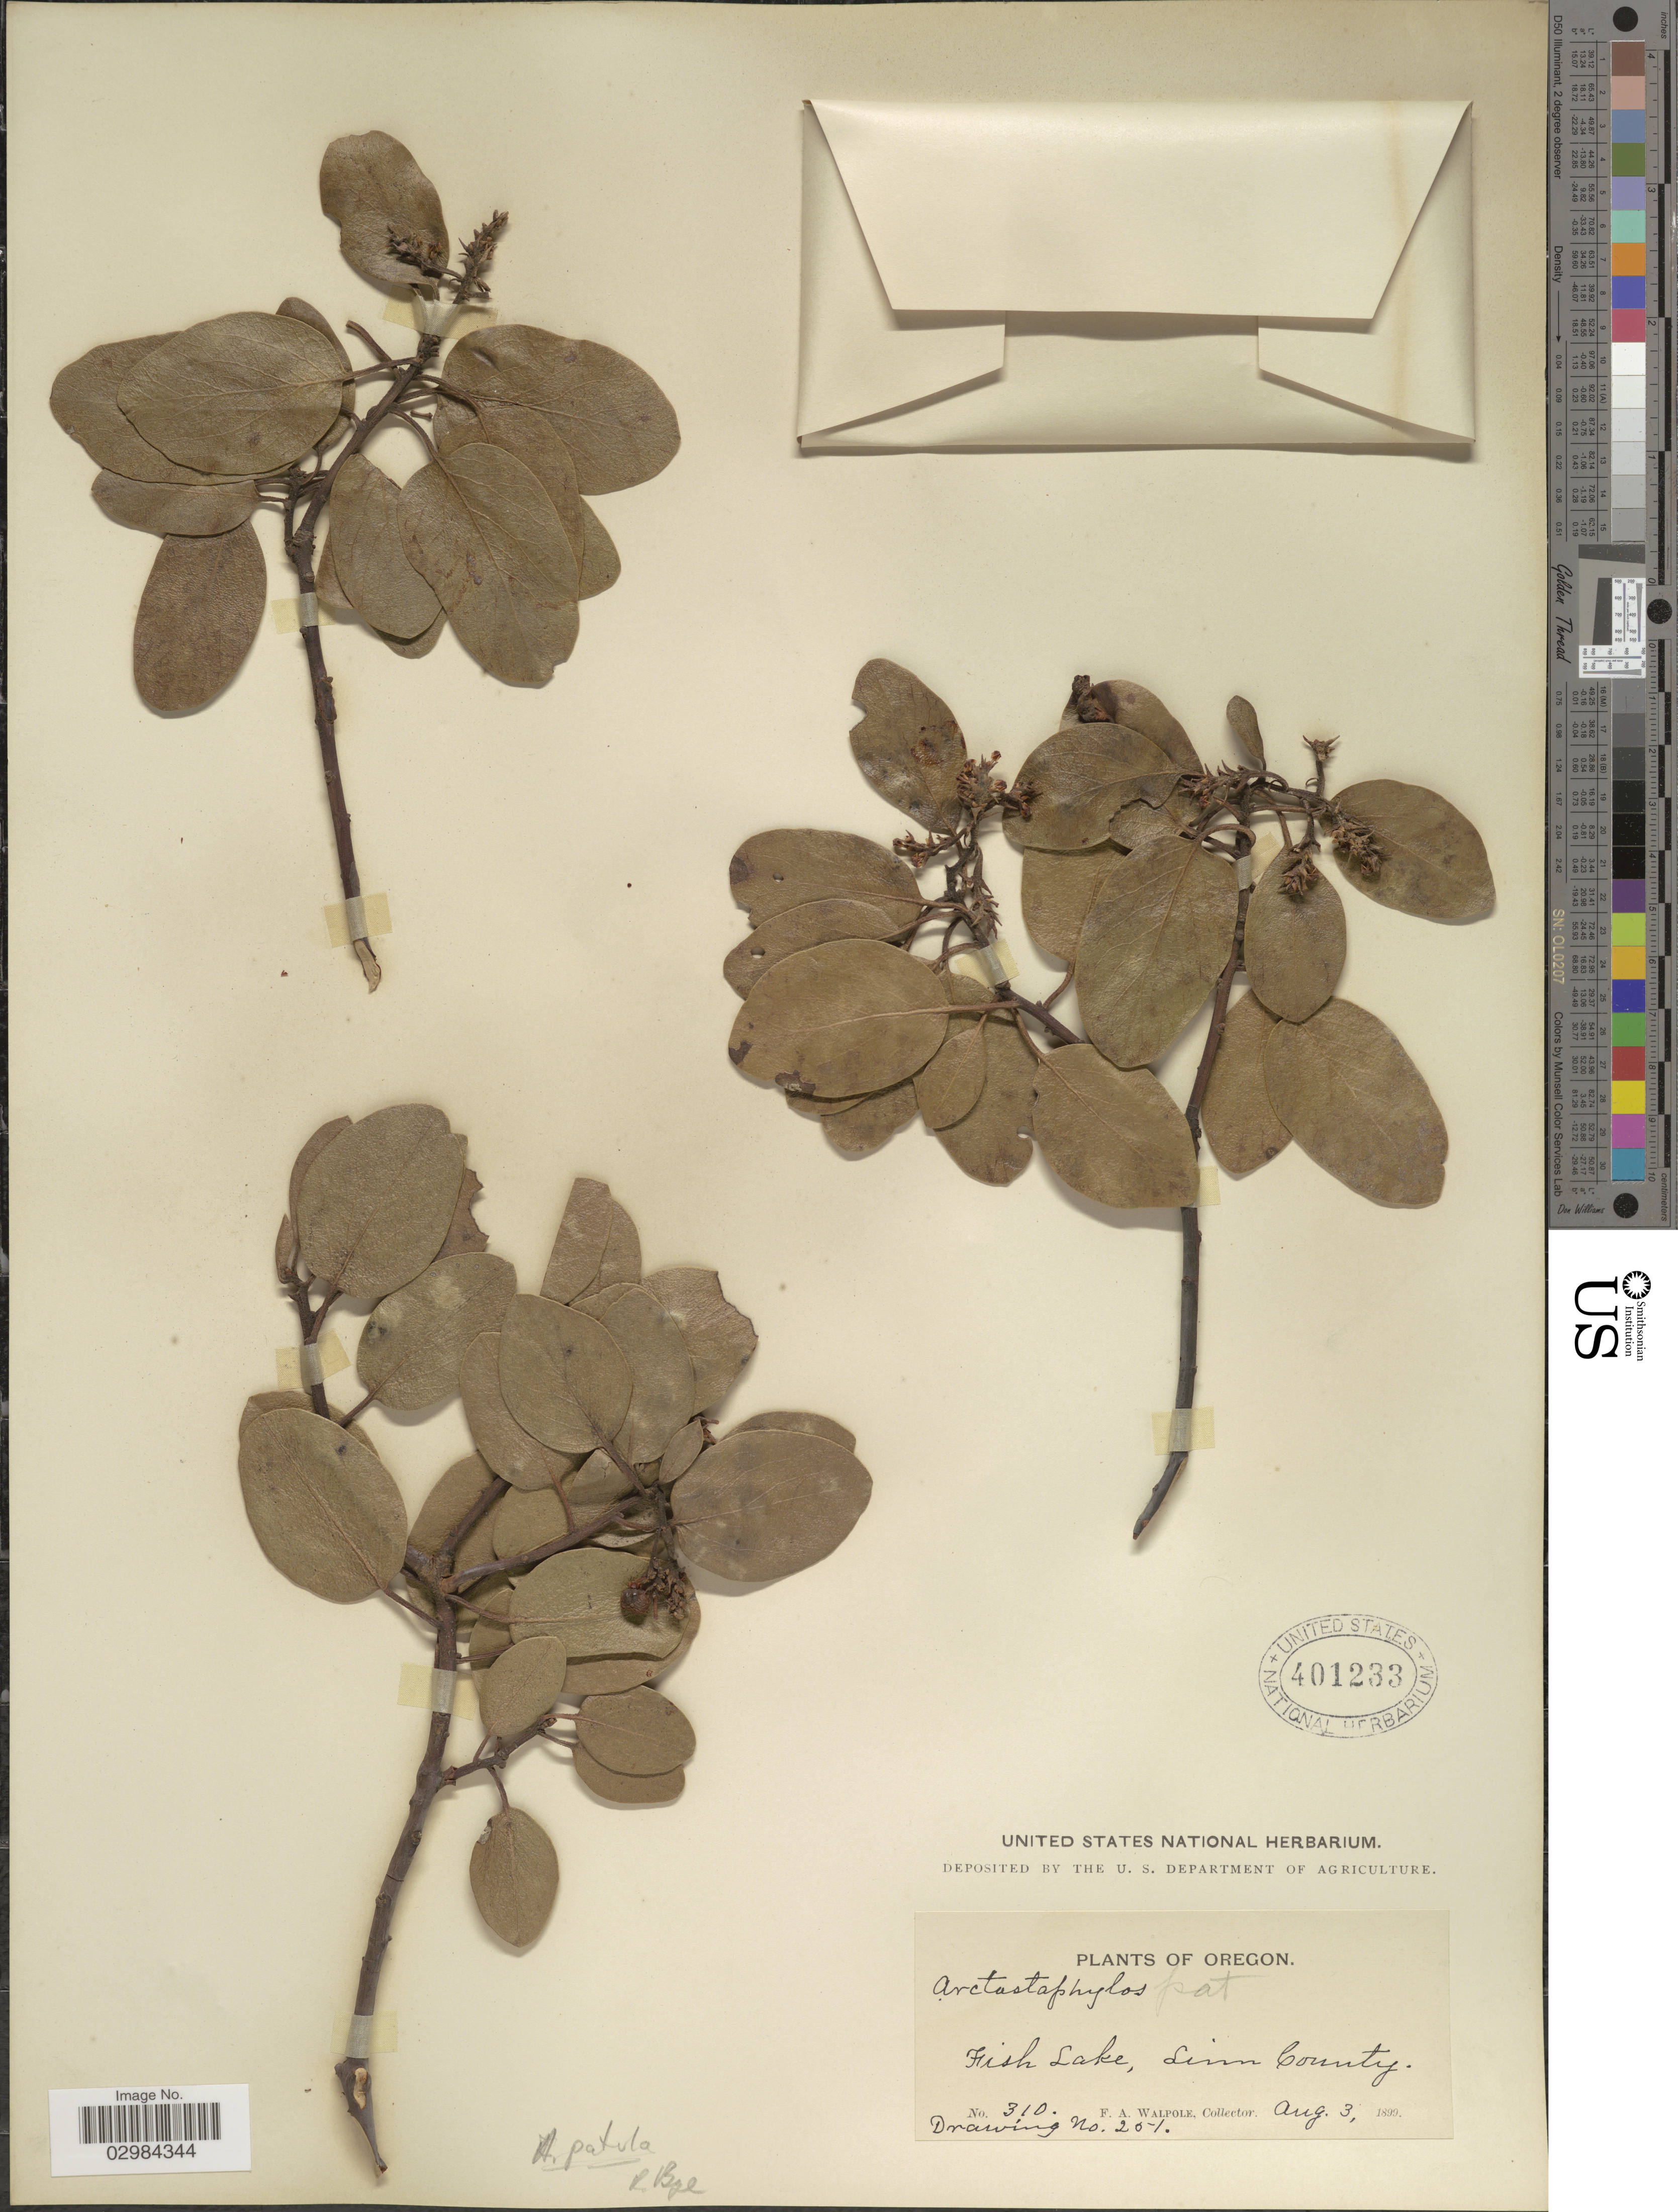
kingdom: Plantae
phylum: Tracheophyta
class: Magnoliopsida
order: Ericales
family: Ericaceae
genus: Arctostaphylos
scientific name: Arctostaphylos patula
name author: Greene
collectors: F. Walpole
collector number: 310/251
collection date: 1899-08-03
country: United States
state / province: Oregon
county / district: Linn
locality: Fish Lake, Linn County.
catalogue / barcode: US 401233